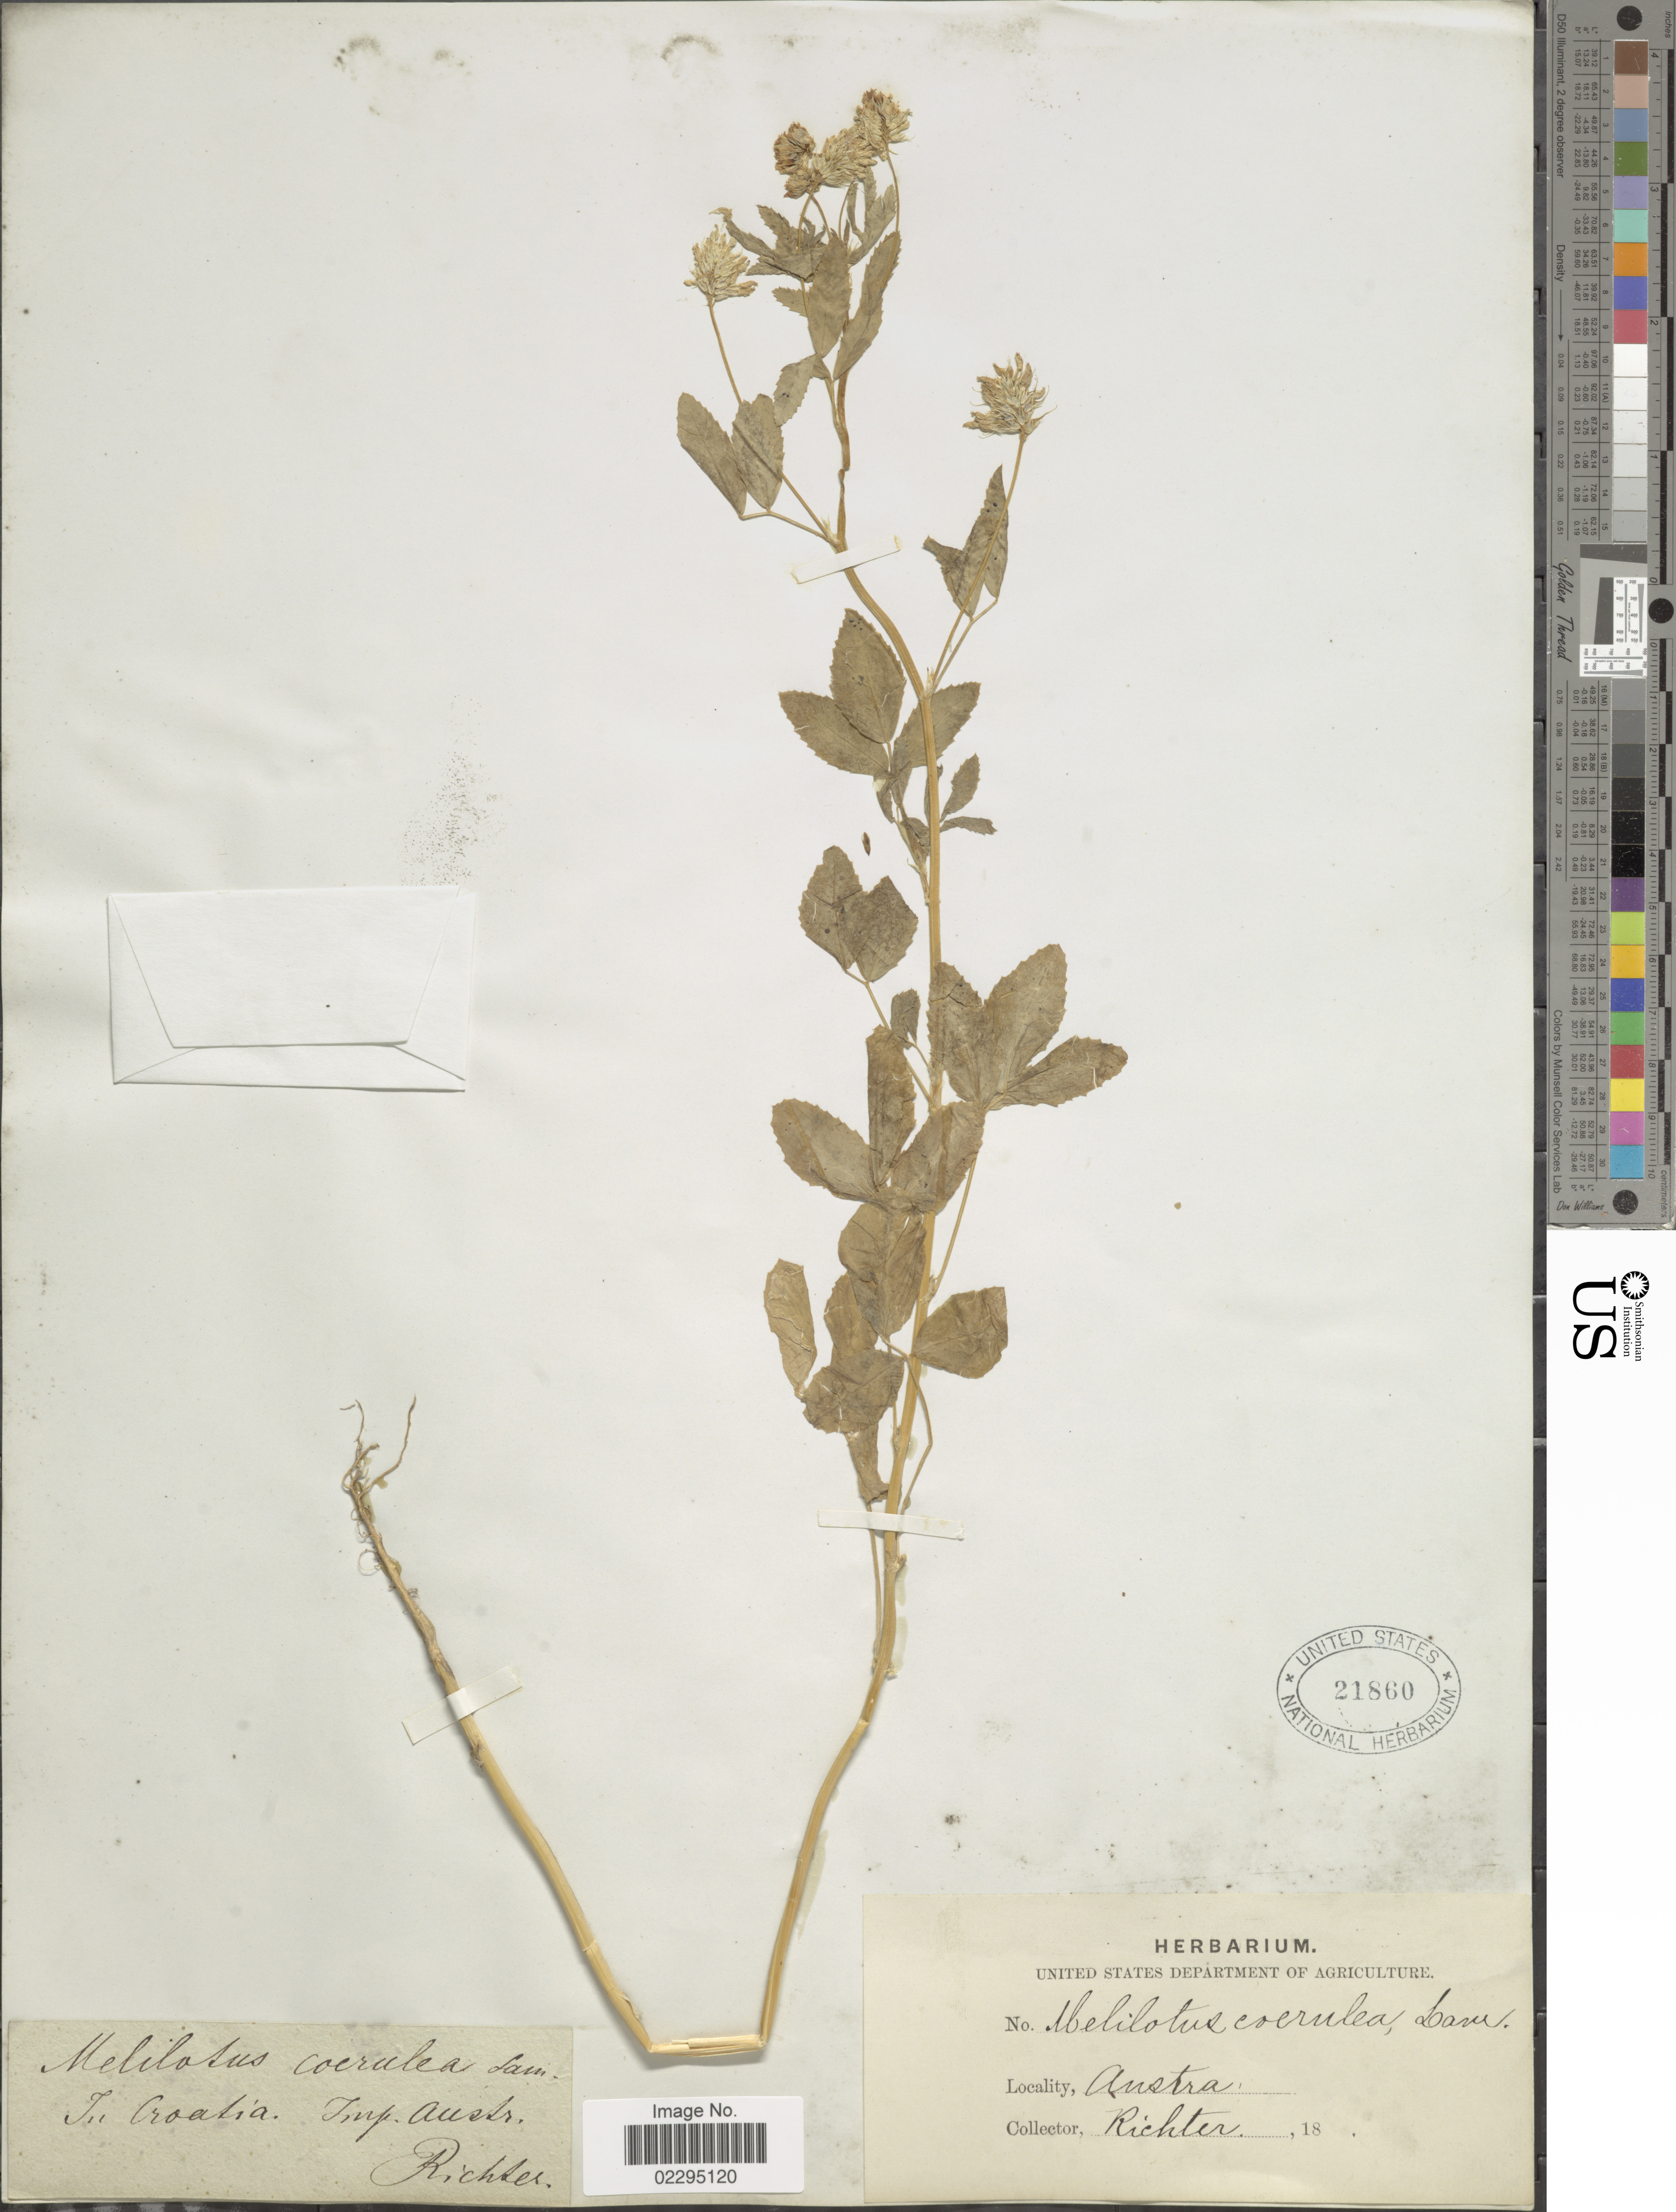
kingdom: Plantae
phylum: Tracheophyta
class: Magnoliopsida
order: Fabales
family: Fabaceae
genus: Melilotus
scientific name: Melilotus caeruleus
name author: (L.) Desr.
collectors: -- Richter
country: Croatia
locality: In Croatie, Imp. Austra.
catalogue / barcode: US 21860